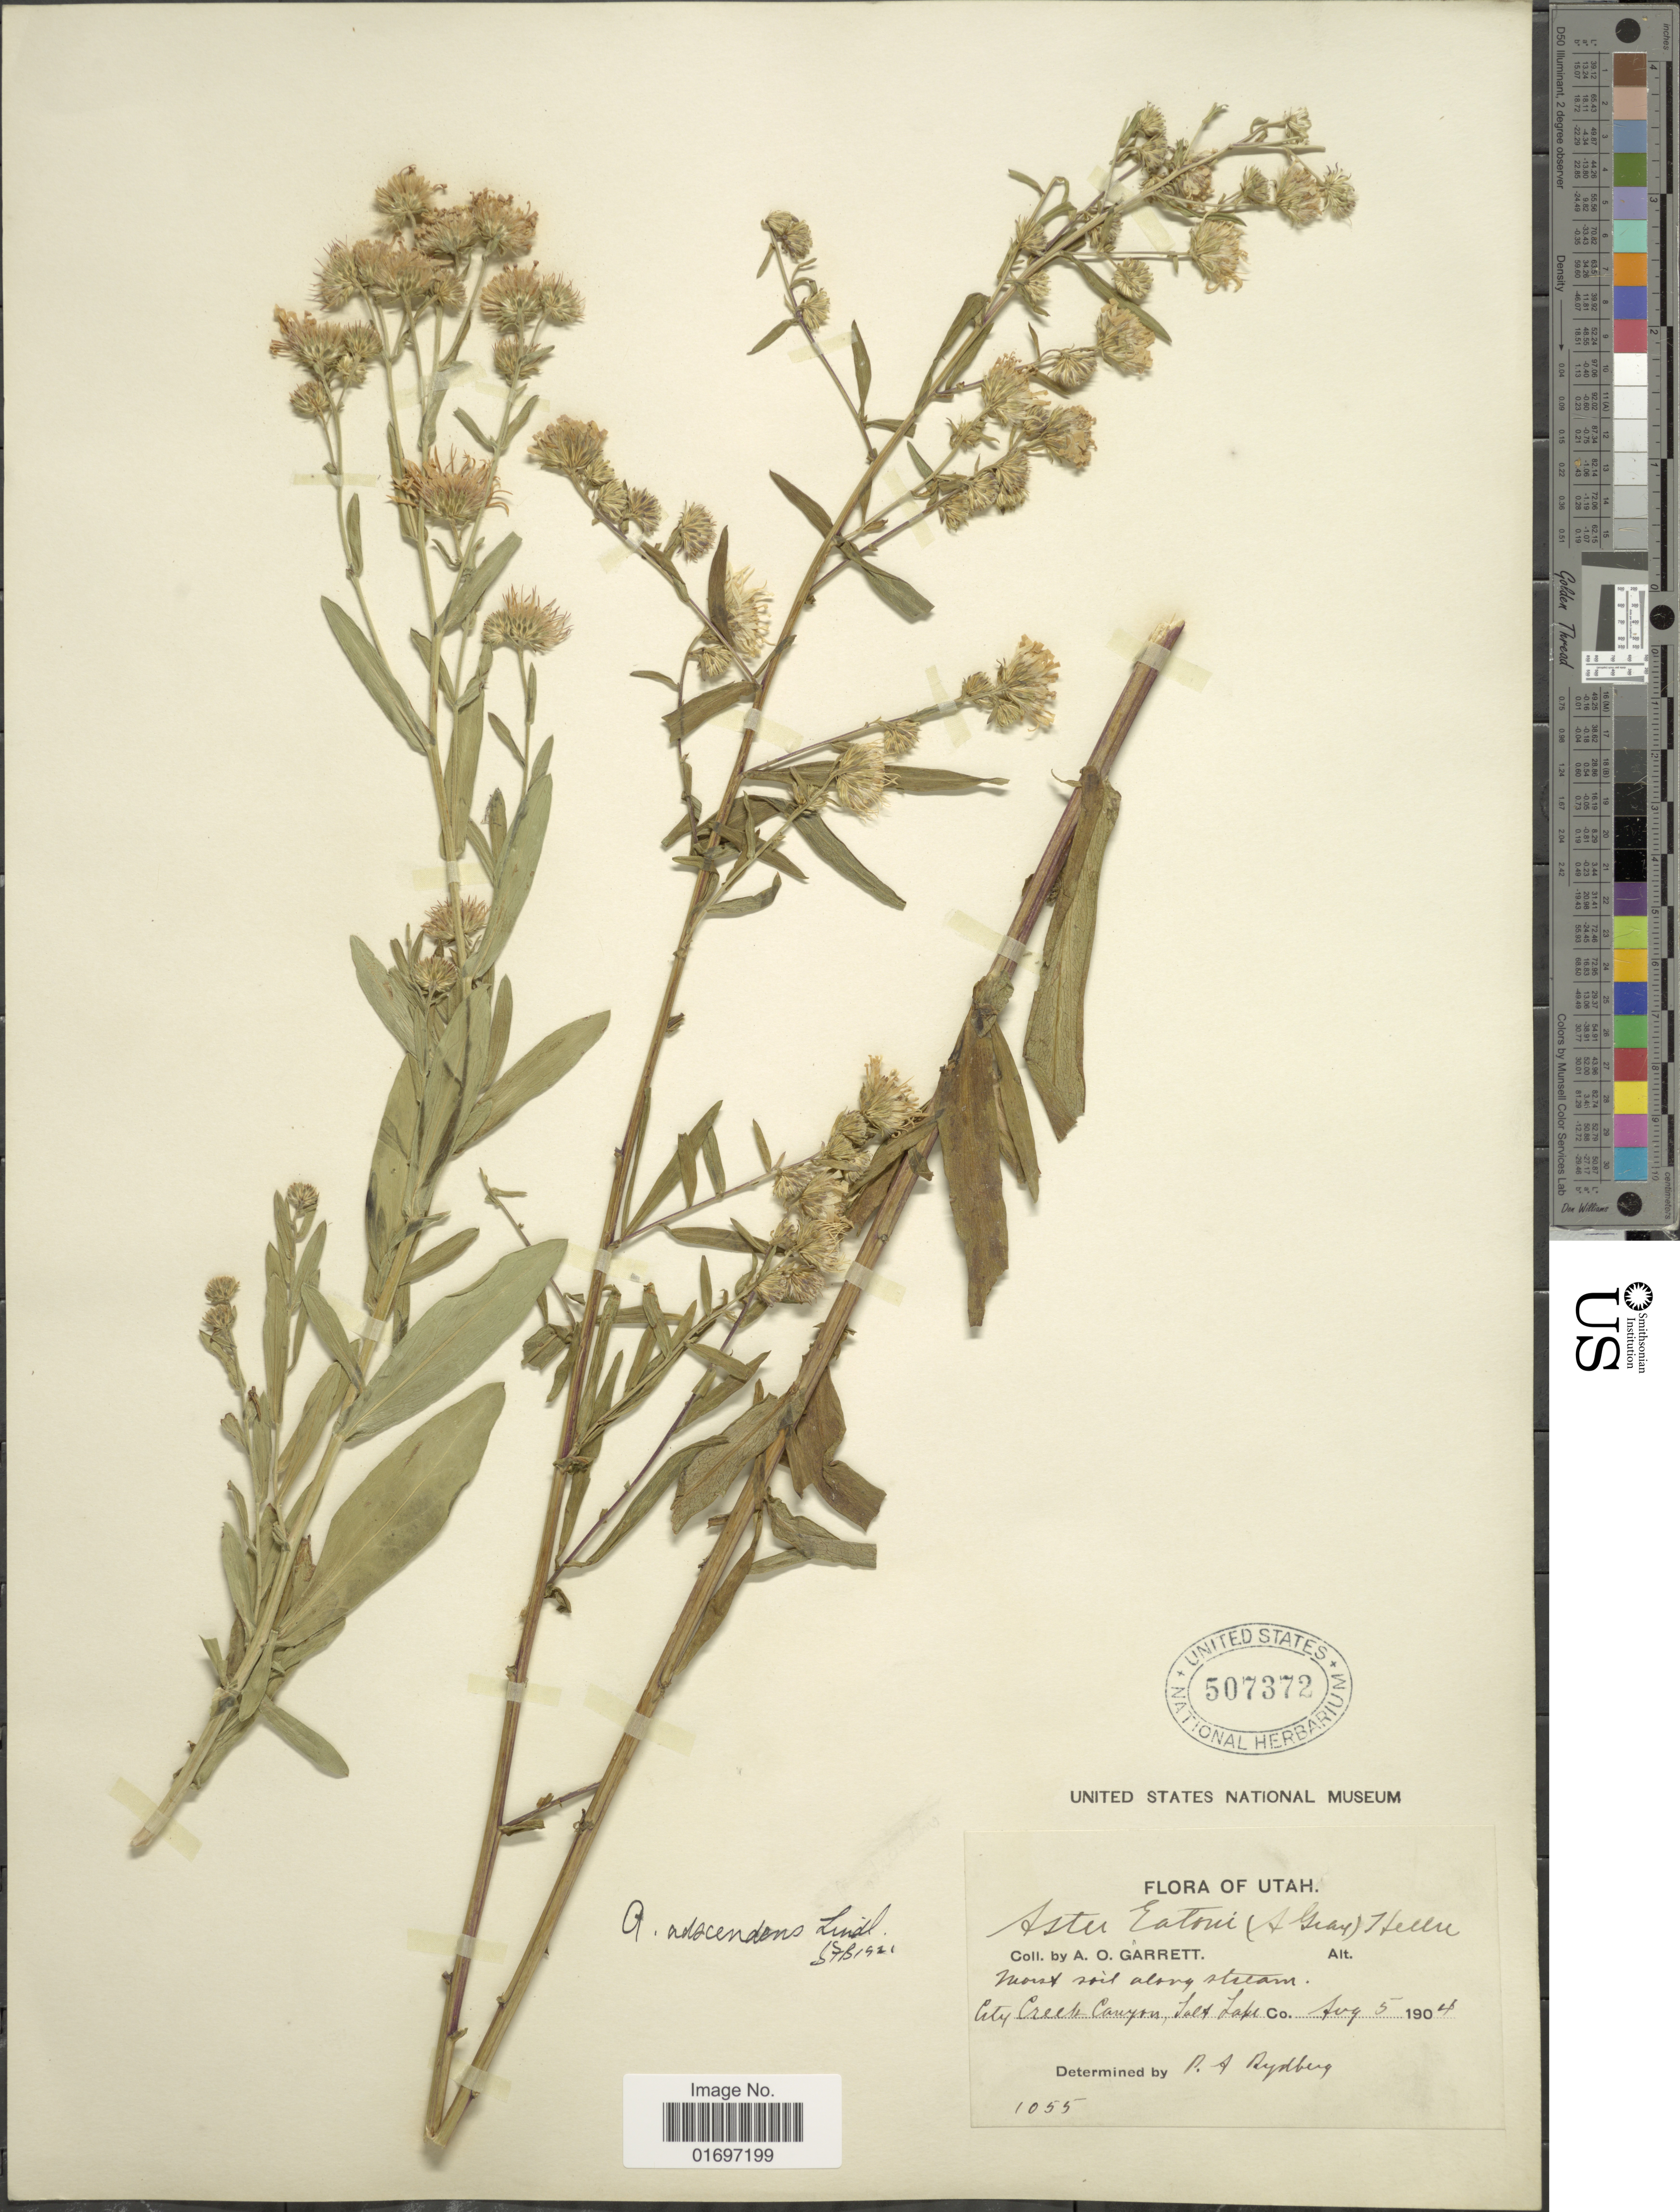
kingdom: Plantae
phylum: Tracheophyta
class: Magnoliopsida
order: Asterales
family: Asteraceae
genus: Symphyotrichum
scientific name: Symphyotrichum ascendens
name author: (Lindl.) G.L. Nesom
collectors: A. O. Garrett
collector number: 1055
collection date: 1904-08-05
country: United States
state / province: Utah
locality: Utah. Mount soil along stream. City Creek Canyon, Salt Lake Co.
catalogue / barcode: US 507372